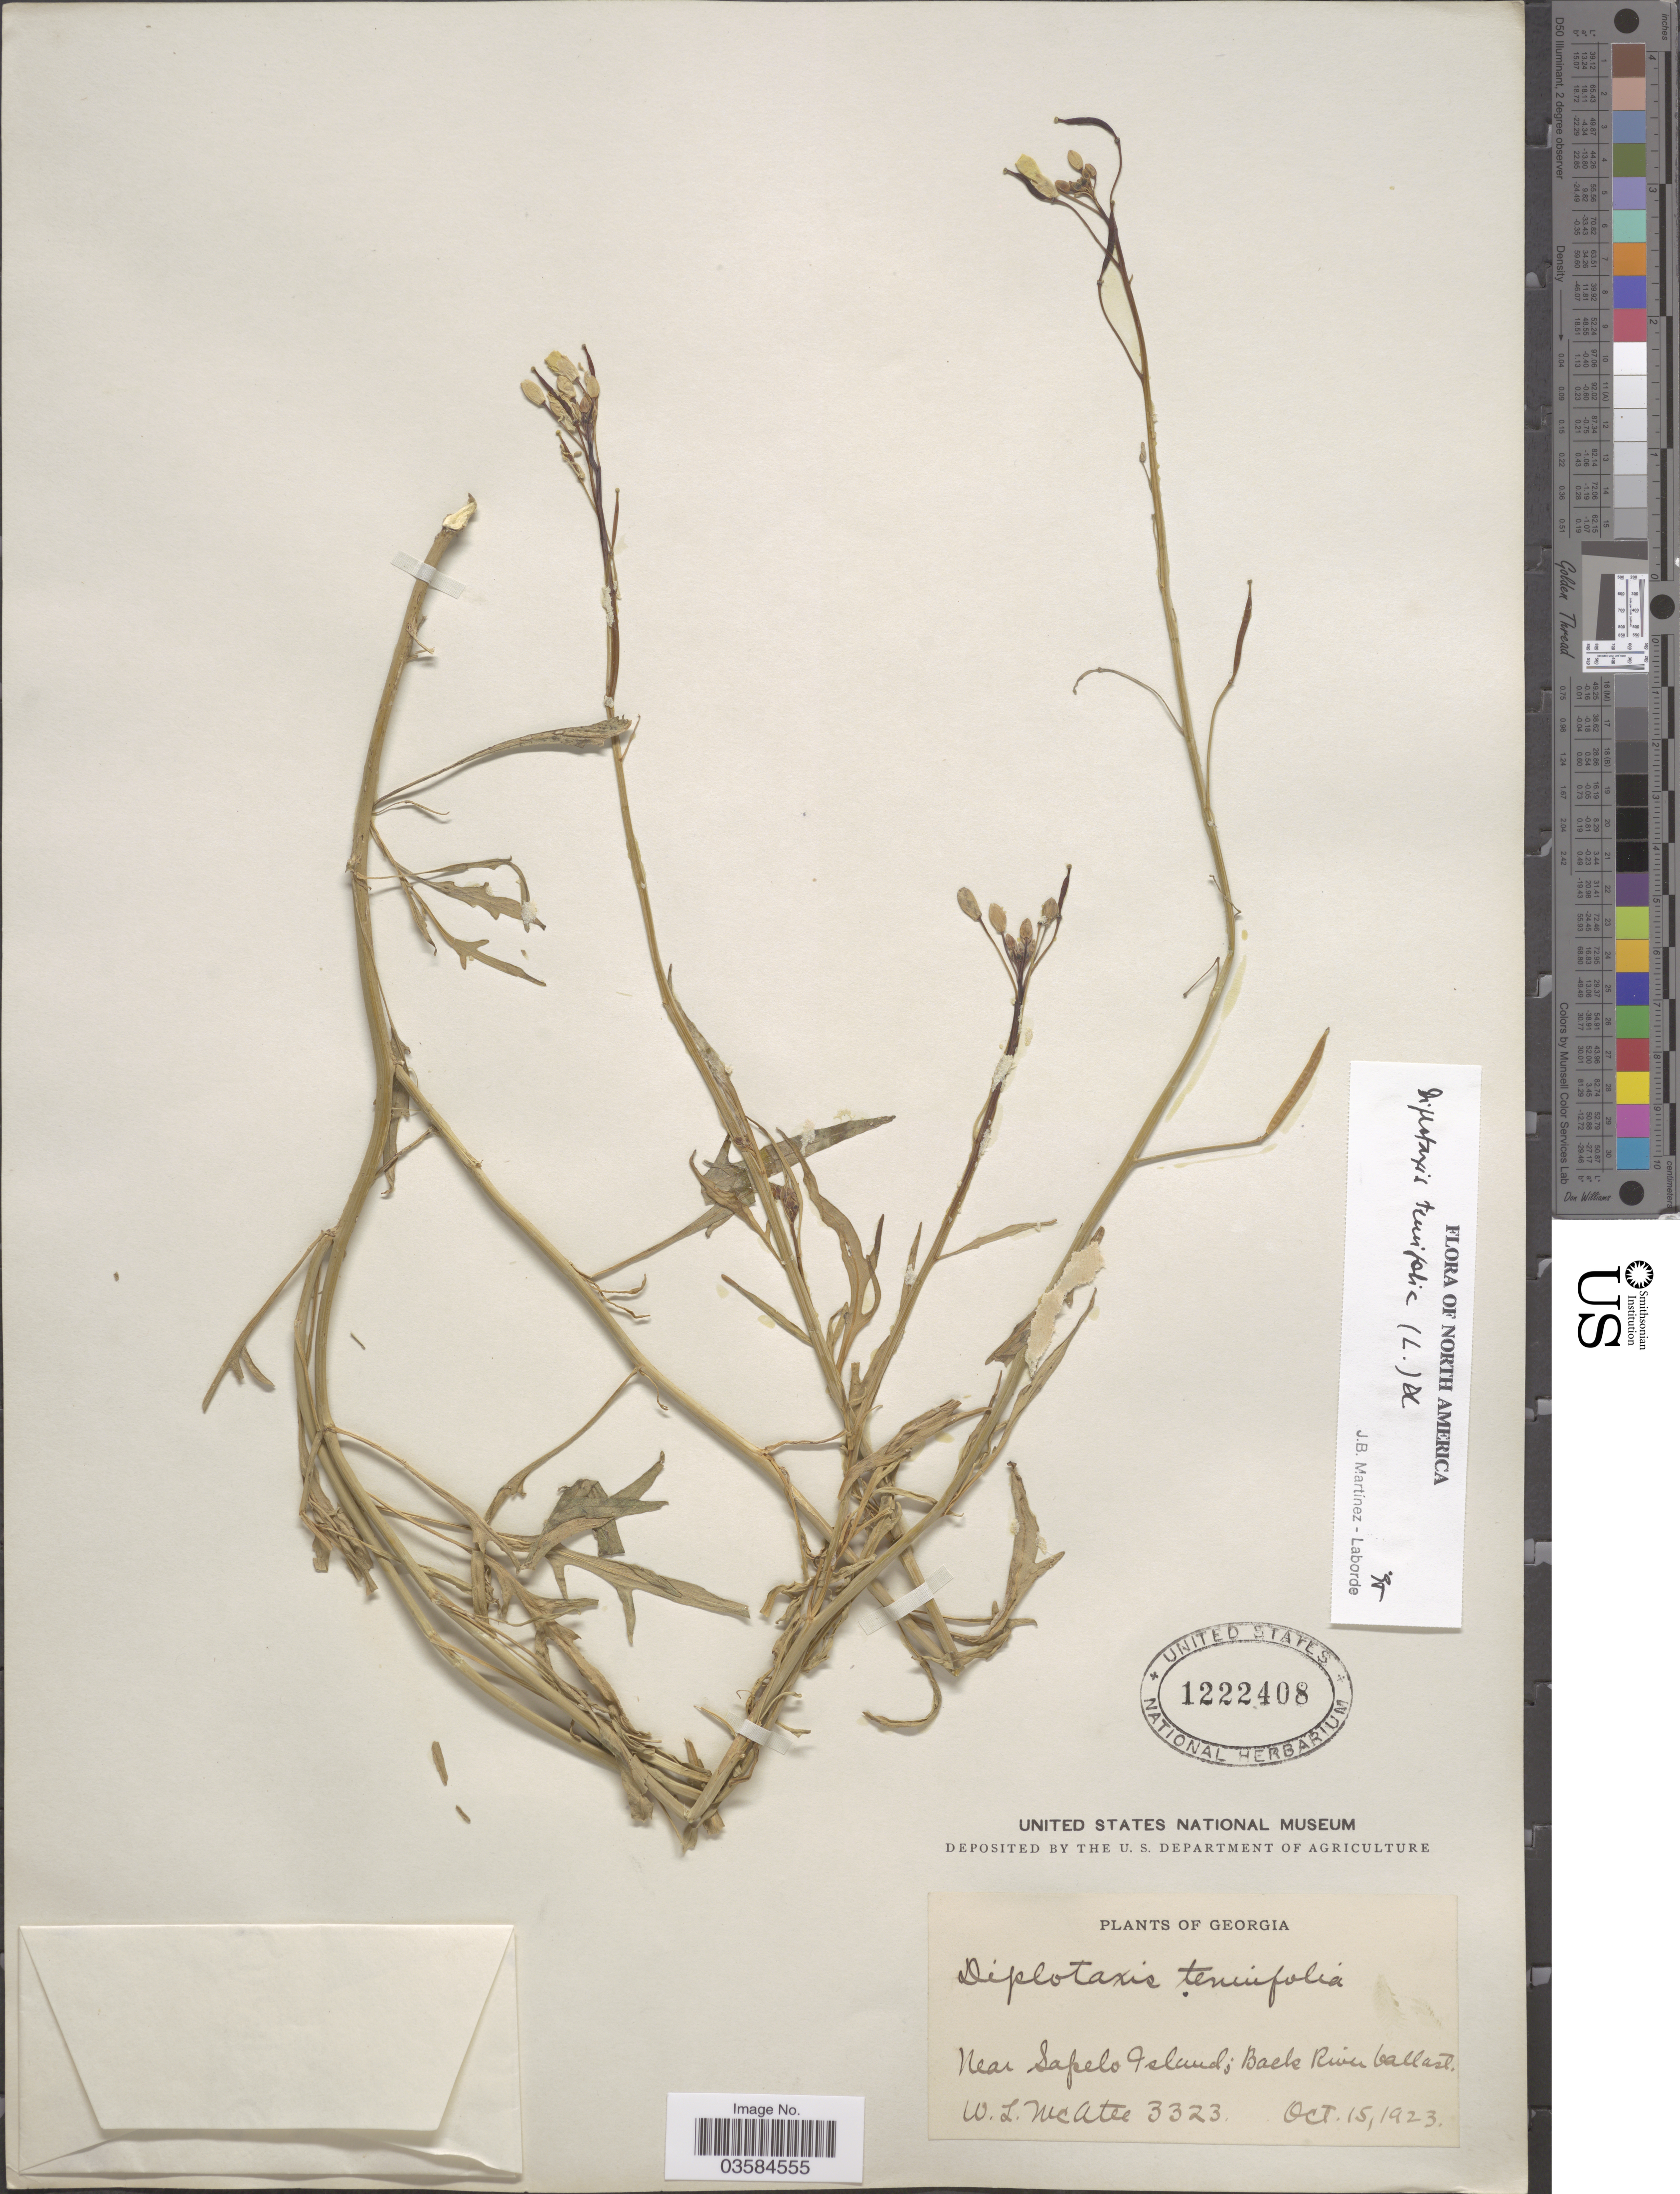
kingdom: Plantae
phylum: Tracheophyta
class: Magnoliopsida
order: Brassicales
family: Brassicaceae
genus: Diplotaxis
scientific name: Diplotaxis tenuifolia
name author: (L.) DC.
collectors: W. McAtee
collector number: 3323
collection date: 1923-10-15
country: United States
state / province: Georgia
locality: Near Sapelo Island: Back River ballast.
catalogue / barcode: US 1222408